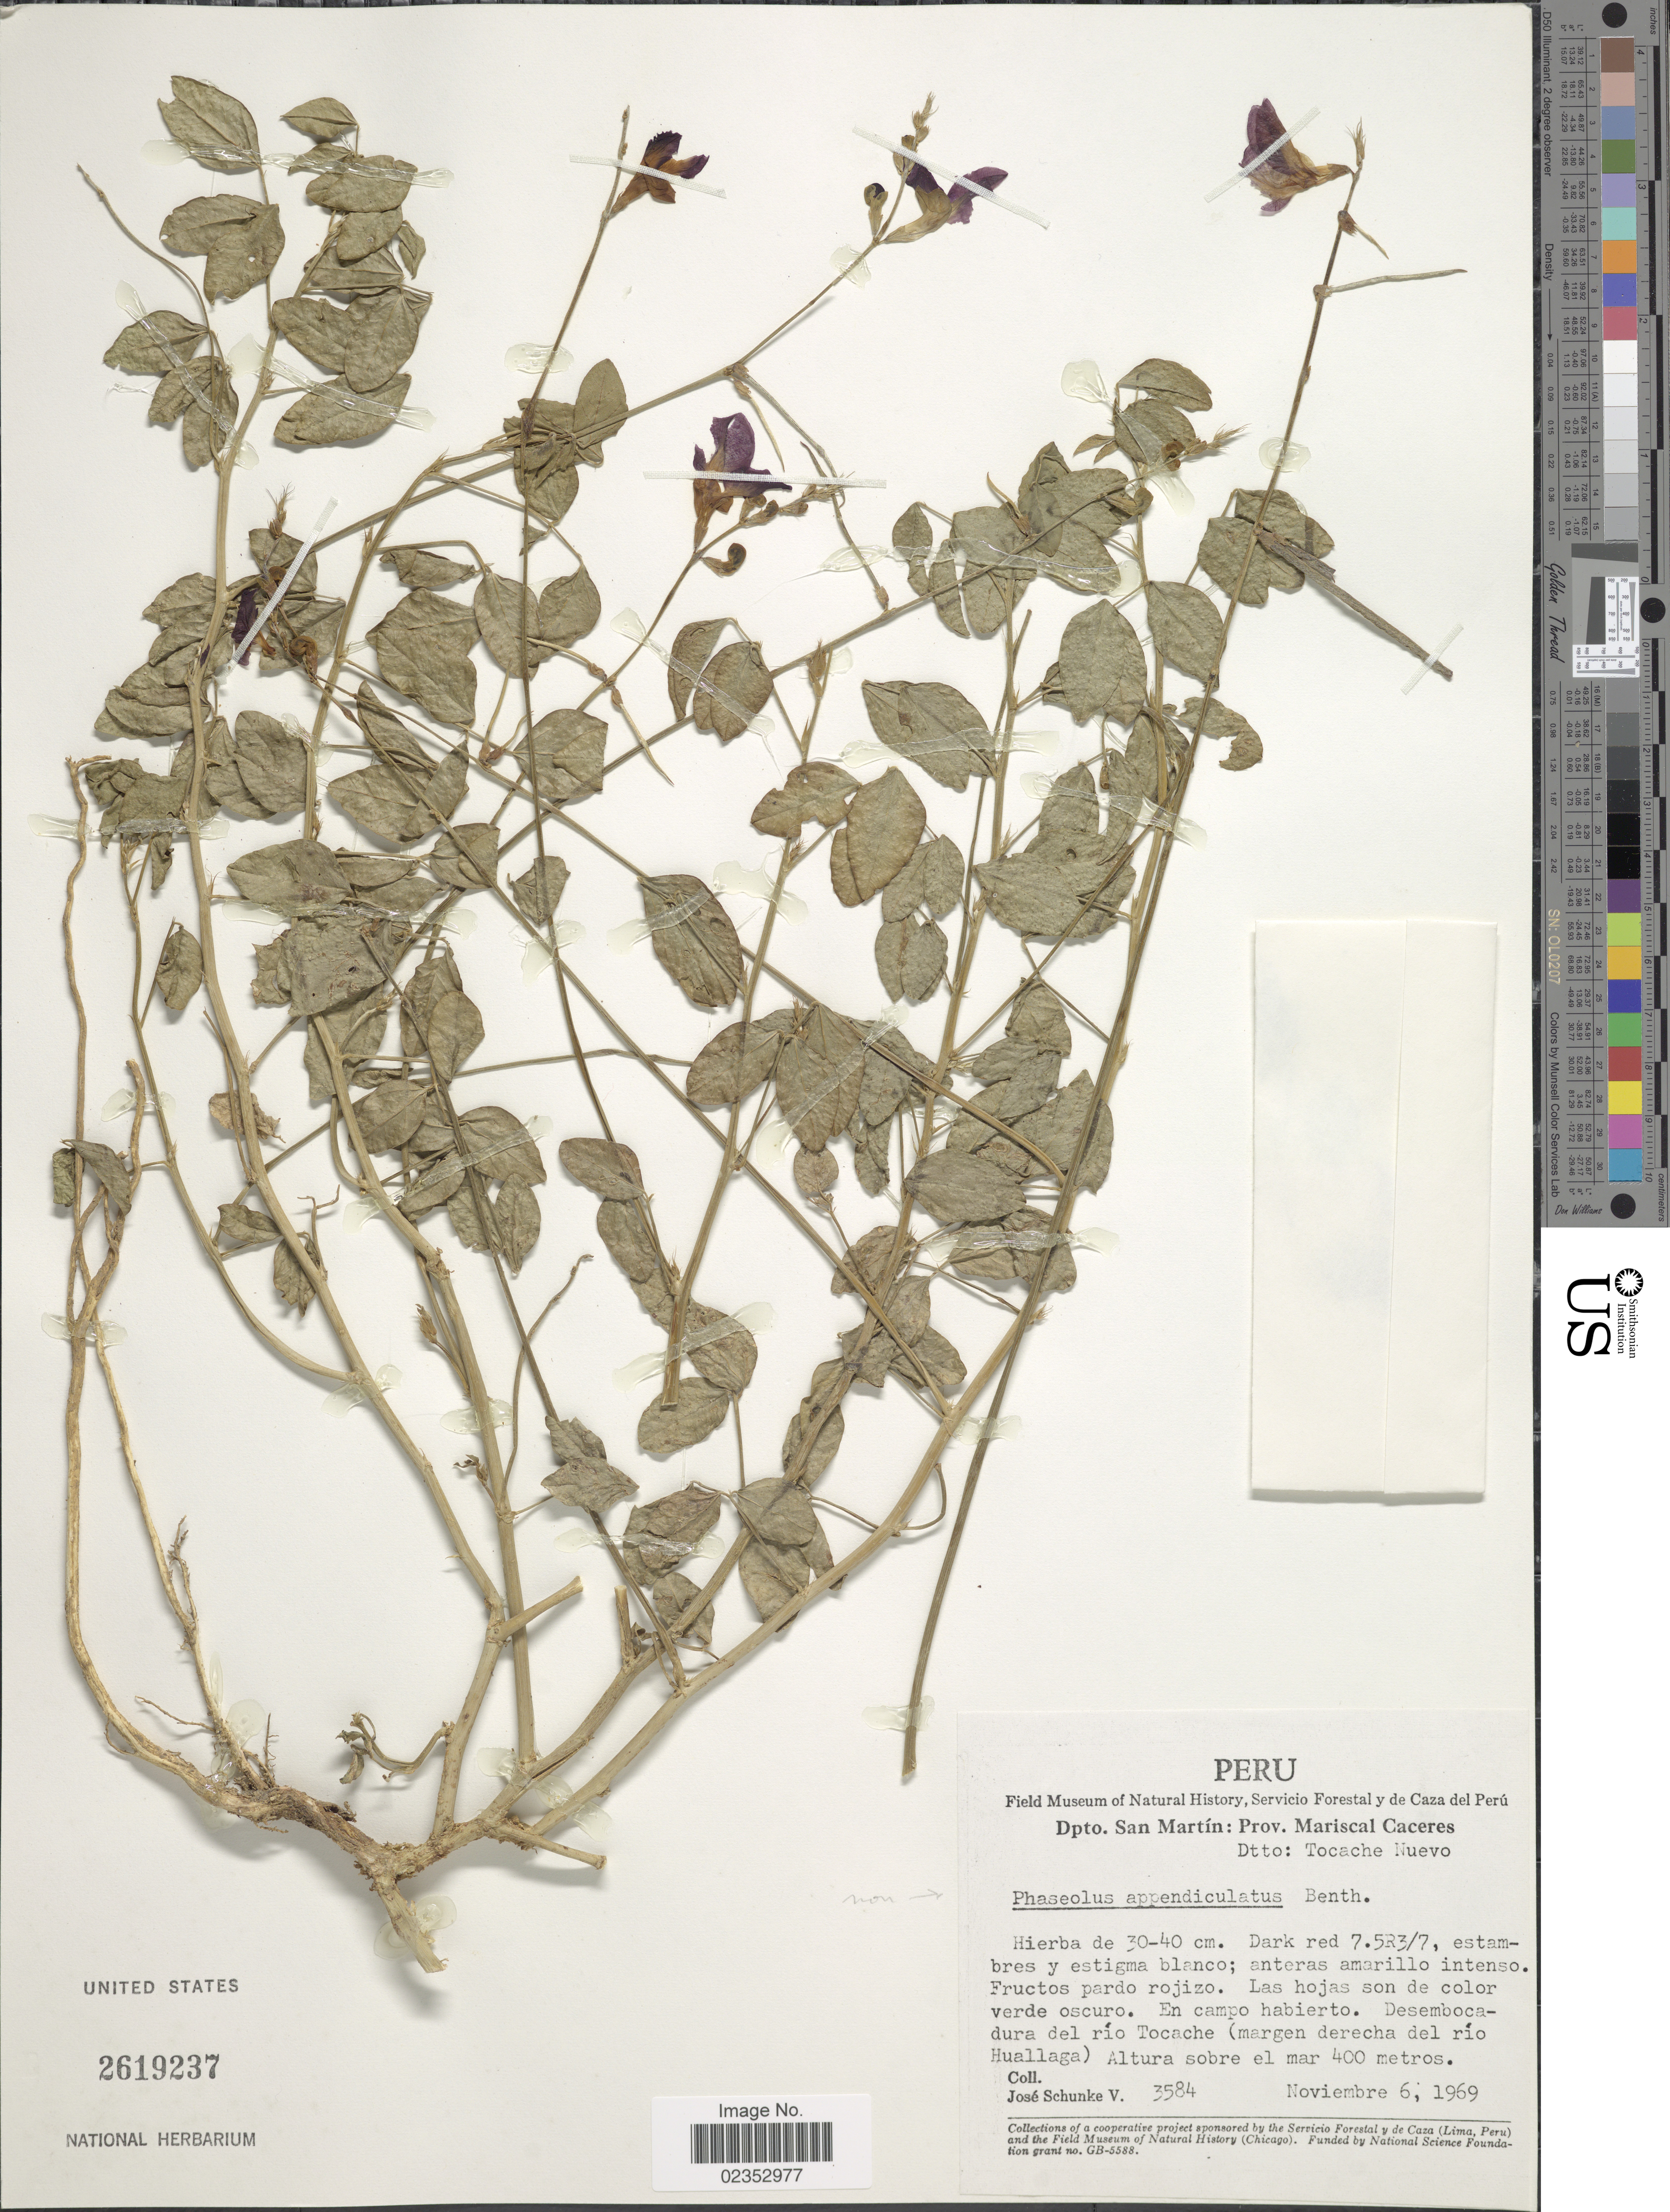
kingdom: Plantae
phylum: Tracheophyta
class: Magnoliopsida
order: Fabales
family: Fabaceae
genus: Phaseolus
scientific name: Phaseolus lathyroides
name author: L.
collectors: J. Schunke Vigo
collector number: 3584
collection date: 1969-11-06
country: Peru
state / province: San Martín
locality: Dpto. San Martín: Prov. Mariscal Caceres, Dtto: Tocache Nuevo. En campo habierto. Desembocadura del río Tocache (margen derecha del río Huallaga)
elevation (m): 400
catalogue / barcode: US 2619237